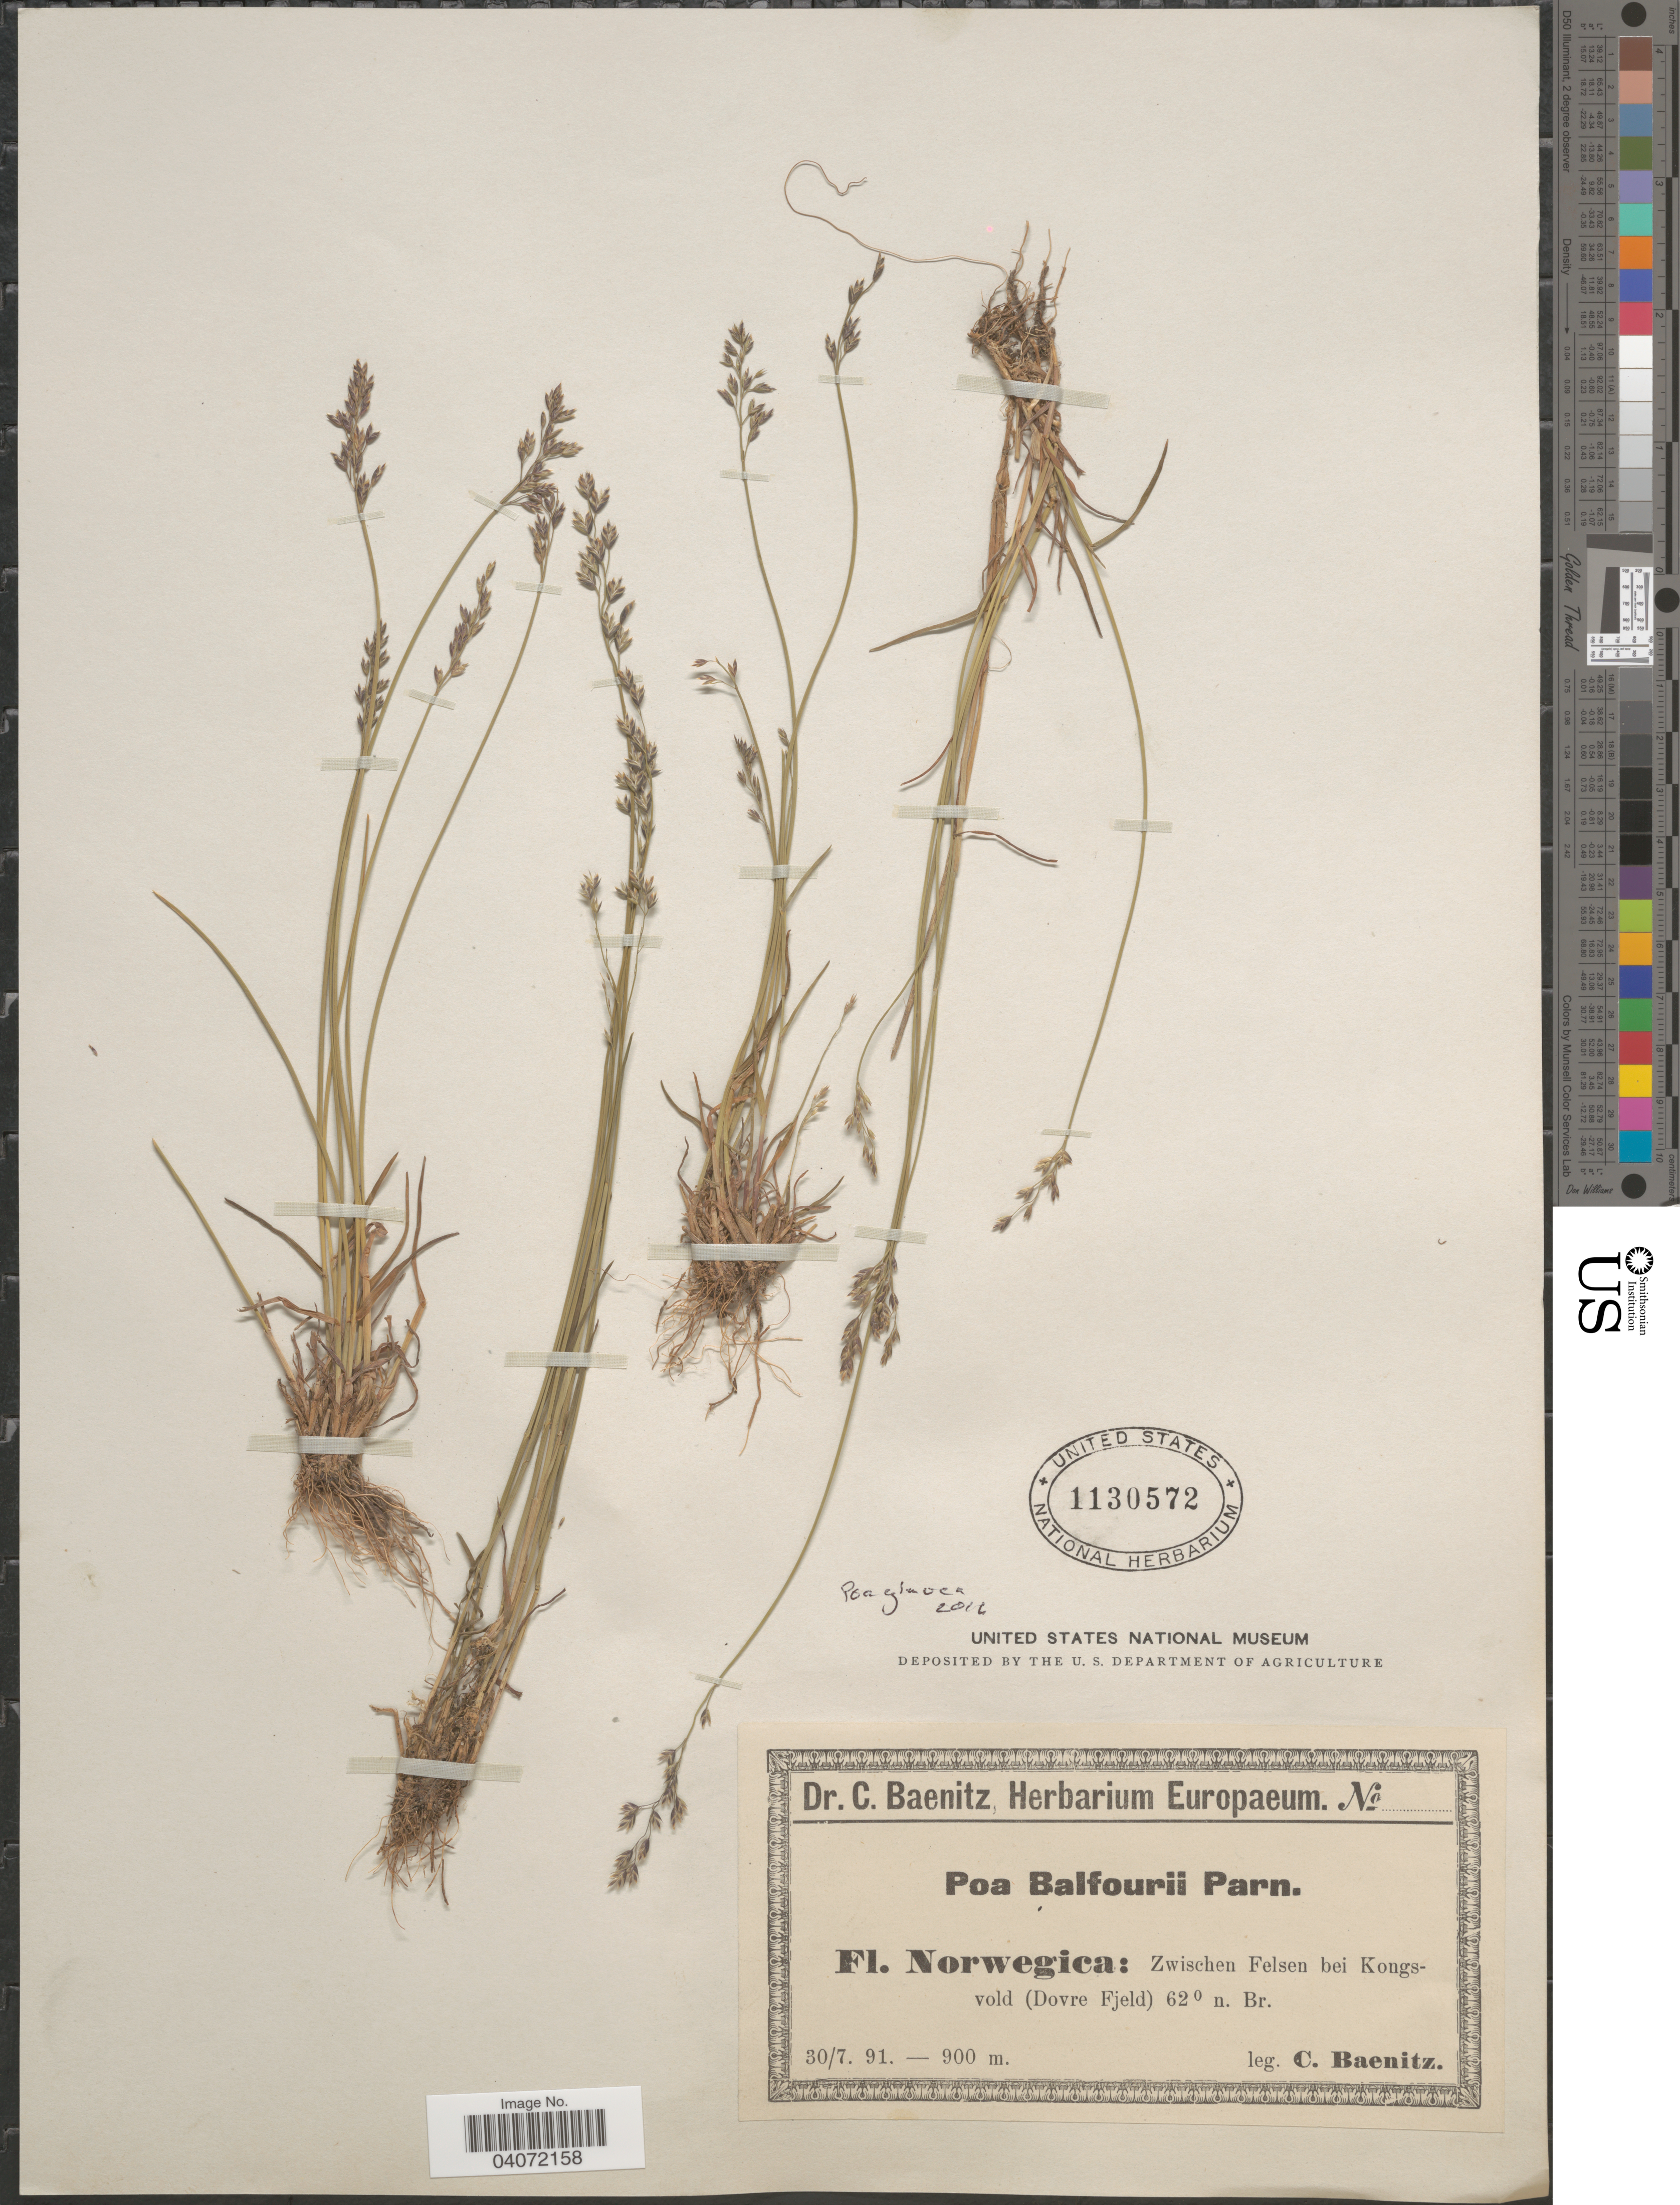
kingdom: Plantae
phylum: Tracheophyta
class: Liliopsida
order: Poales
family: Poaceae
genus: Poa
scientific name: Poa glauca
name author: Vahl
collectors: C. G. Baenitz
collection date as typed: Transcribed d/m/y: 30/7/91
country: Norway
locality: Nowergica: Zwischen Felsen bei Kongsvold (Dovre Fjeld).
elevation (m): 900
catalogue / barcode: US 1130572